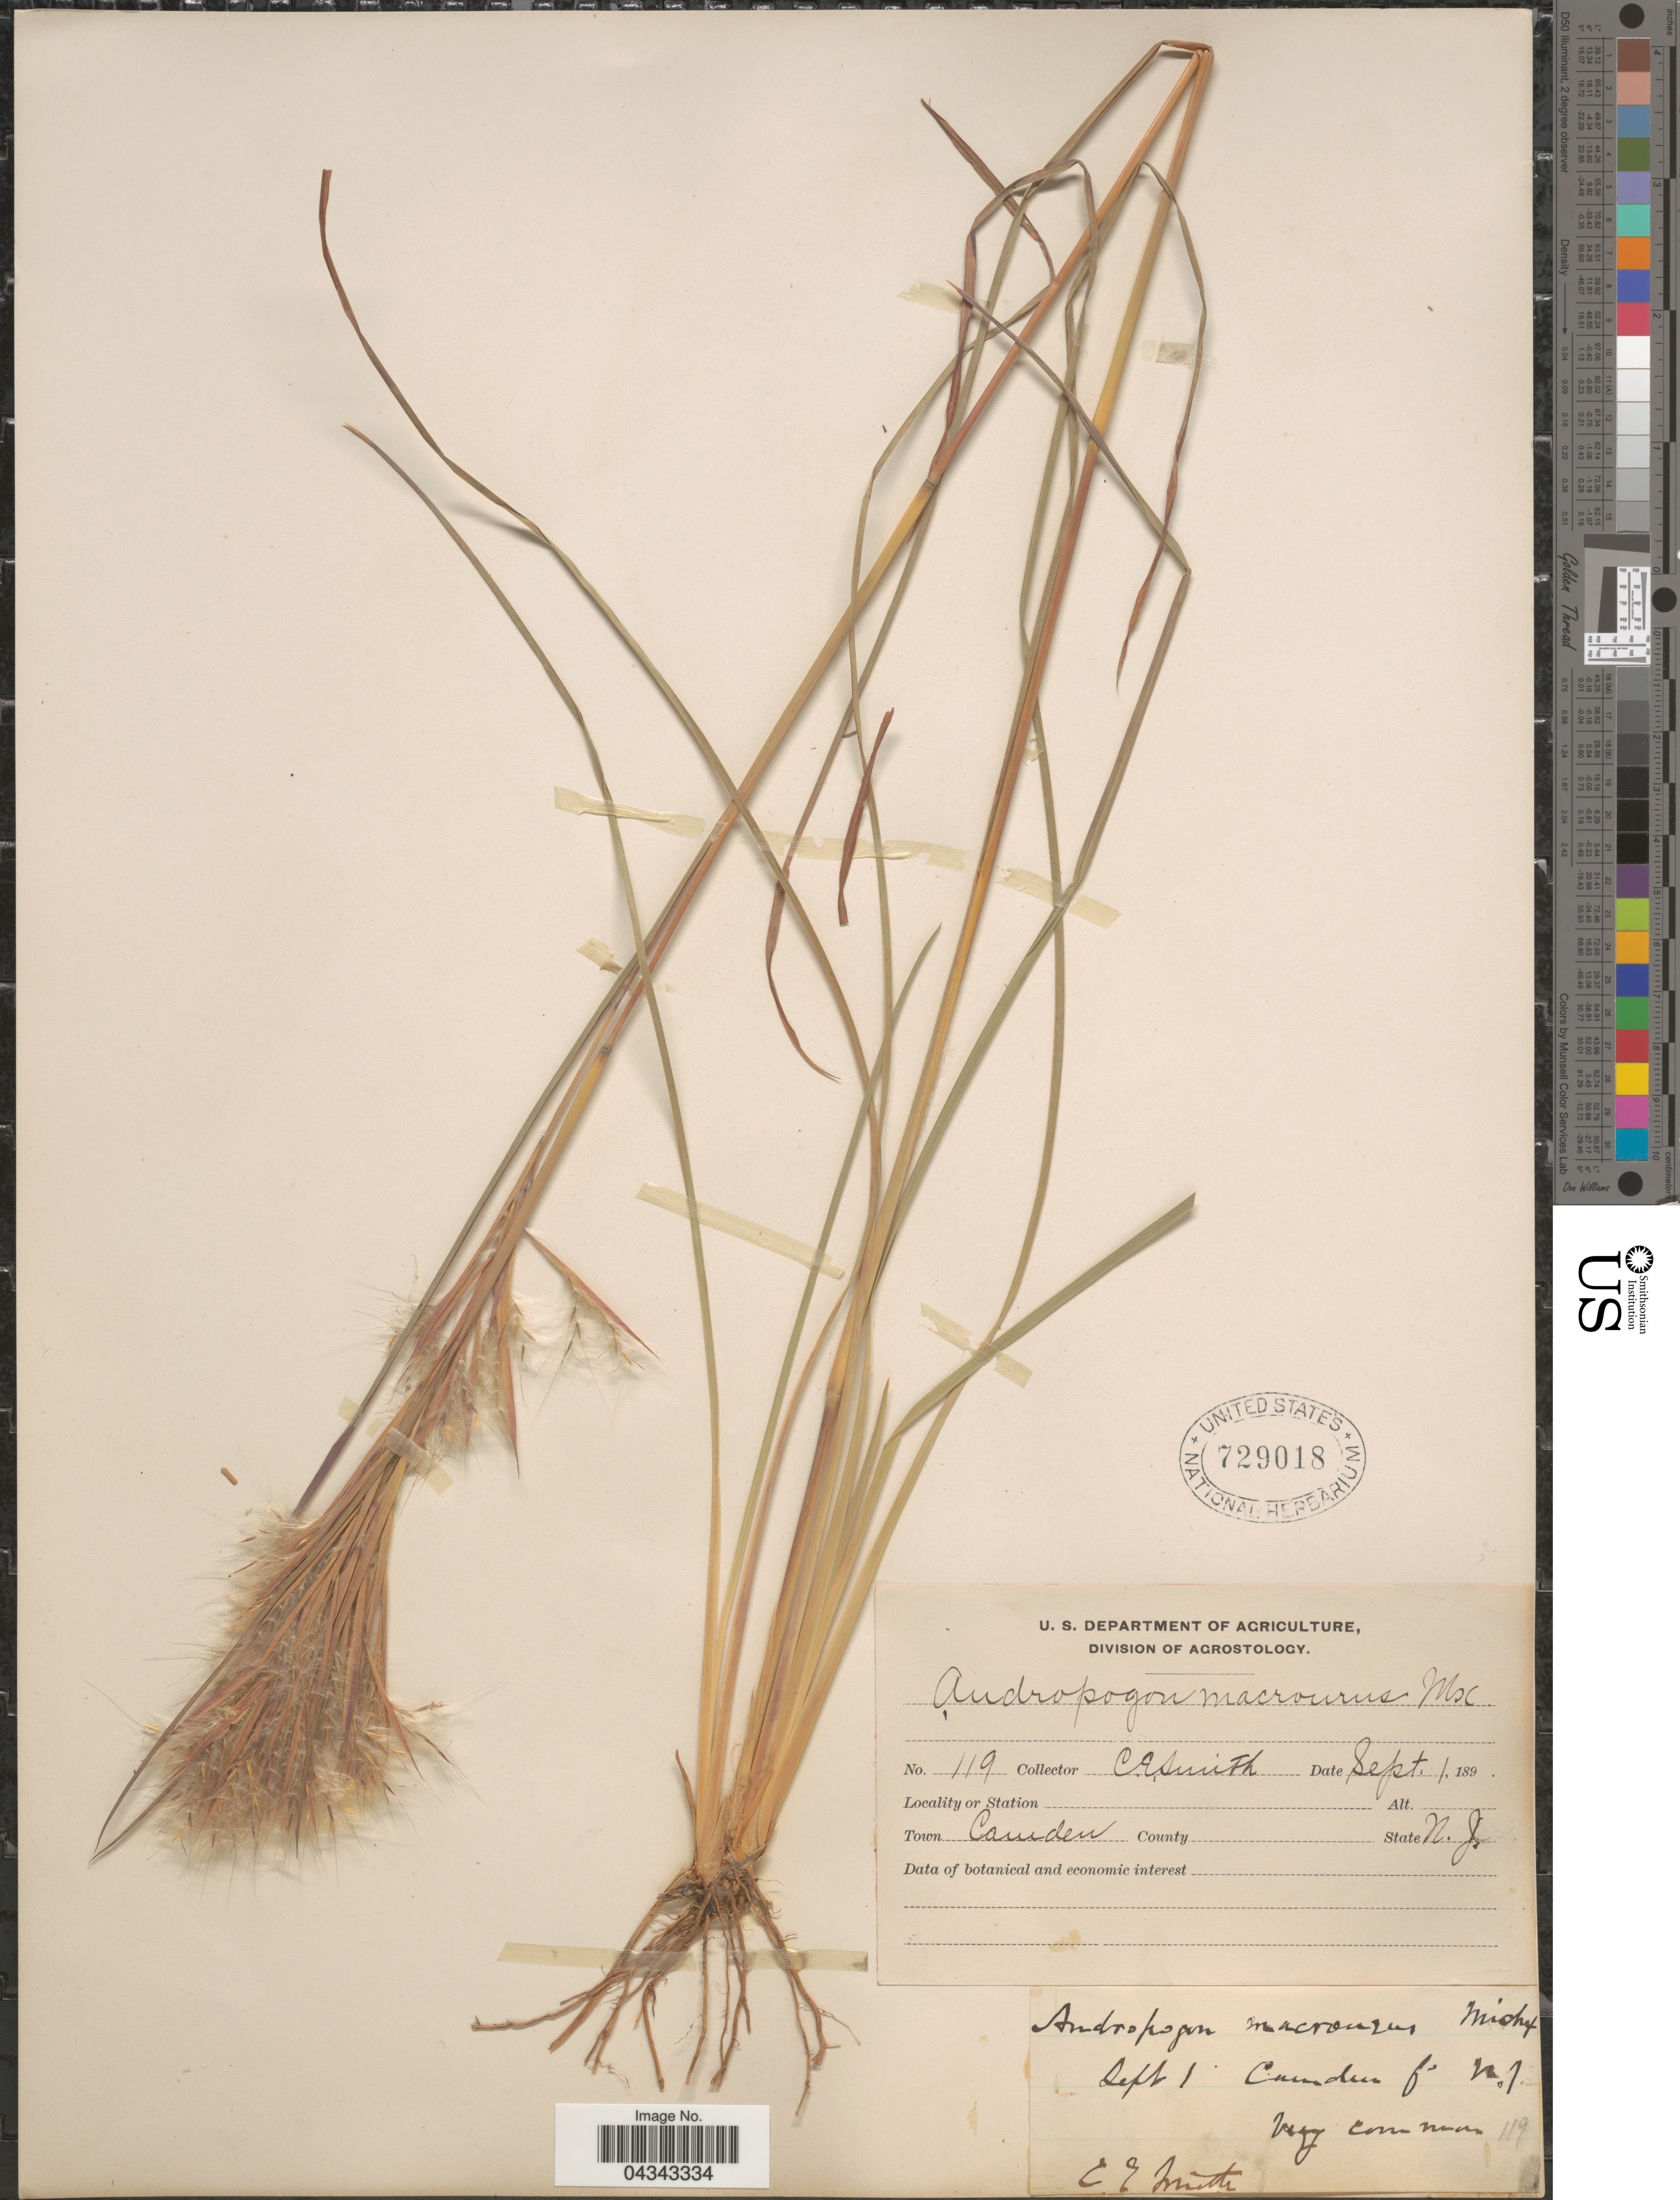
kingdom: Plantae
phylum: Tracheophyta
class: Liliopsida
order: Poales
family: Poaceae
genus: Andropogon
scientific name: Andropogon glomeratus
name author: (Walter) Britton, Stearns & Poggenb.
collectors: C. E. Smith Jr.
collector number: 119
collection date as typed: Sept. 1, 189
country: United States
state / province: New Jersey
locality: Town Camden.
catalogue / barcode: US 729018